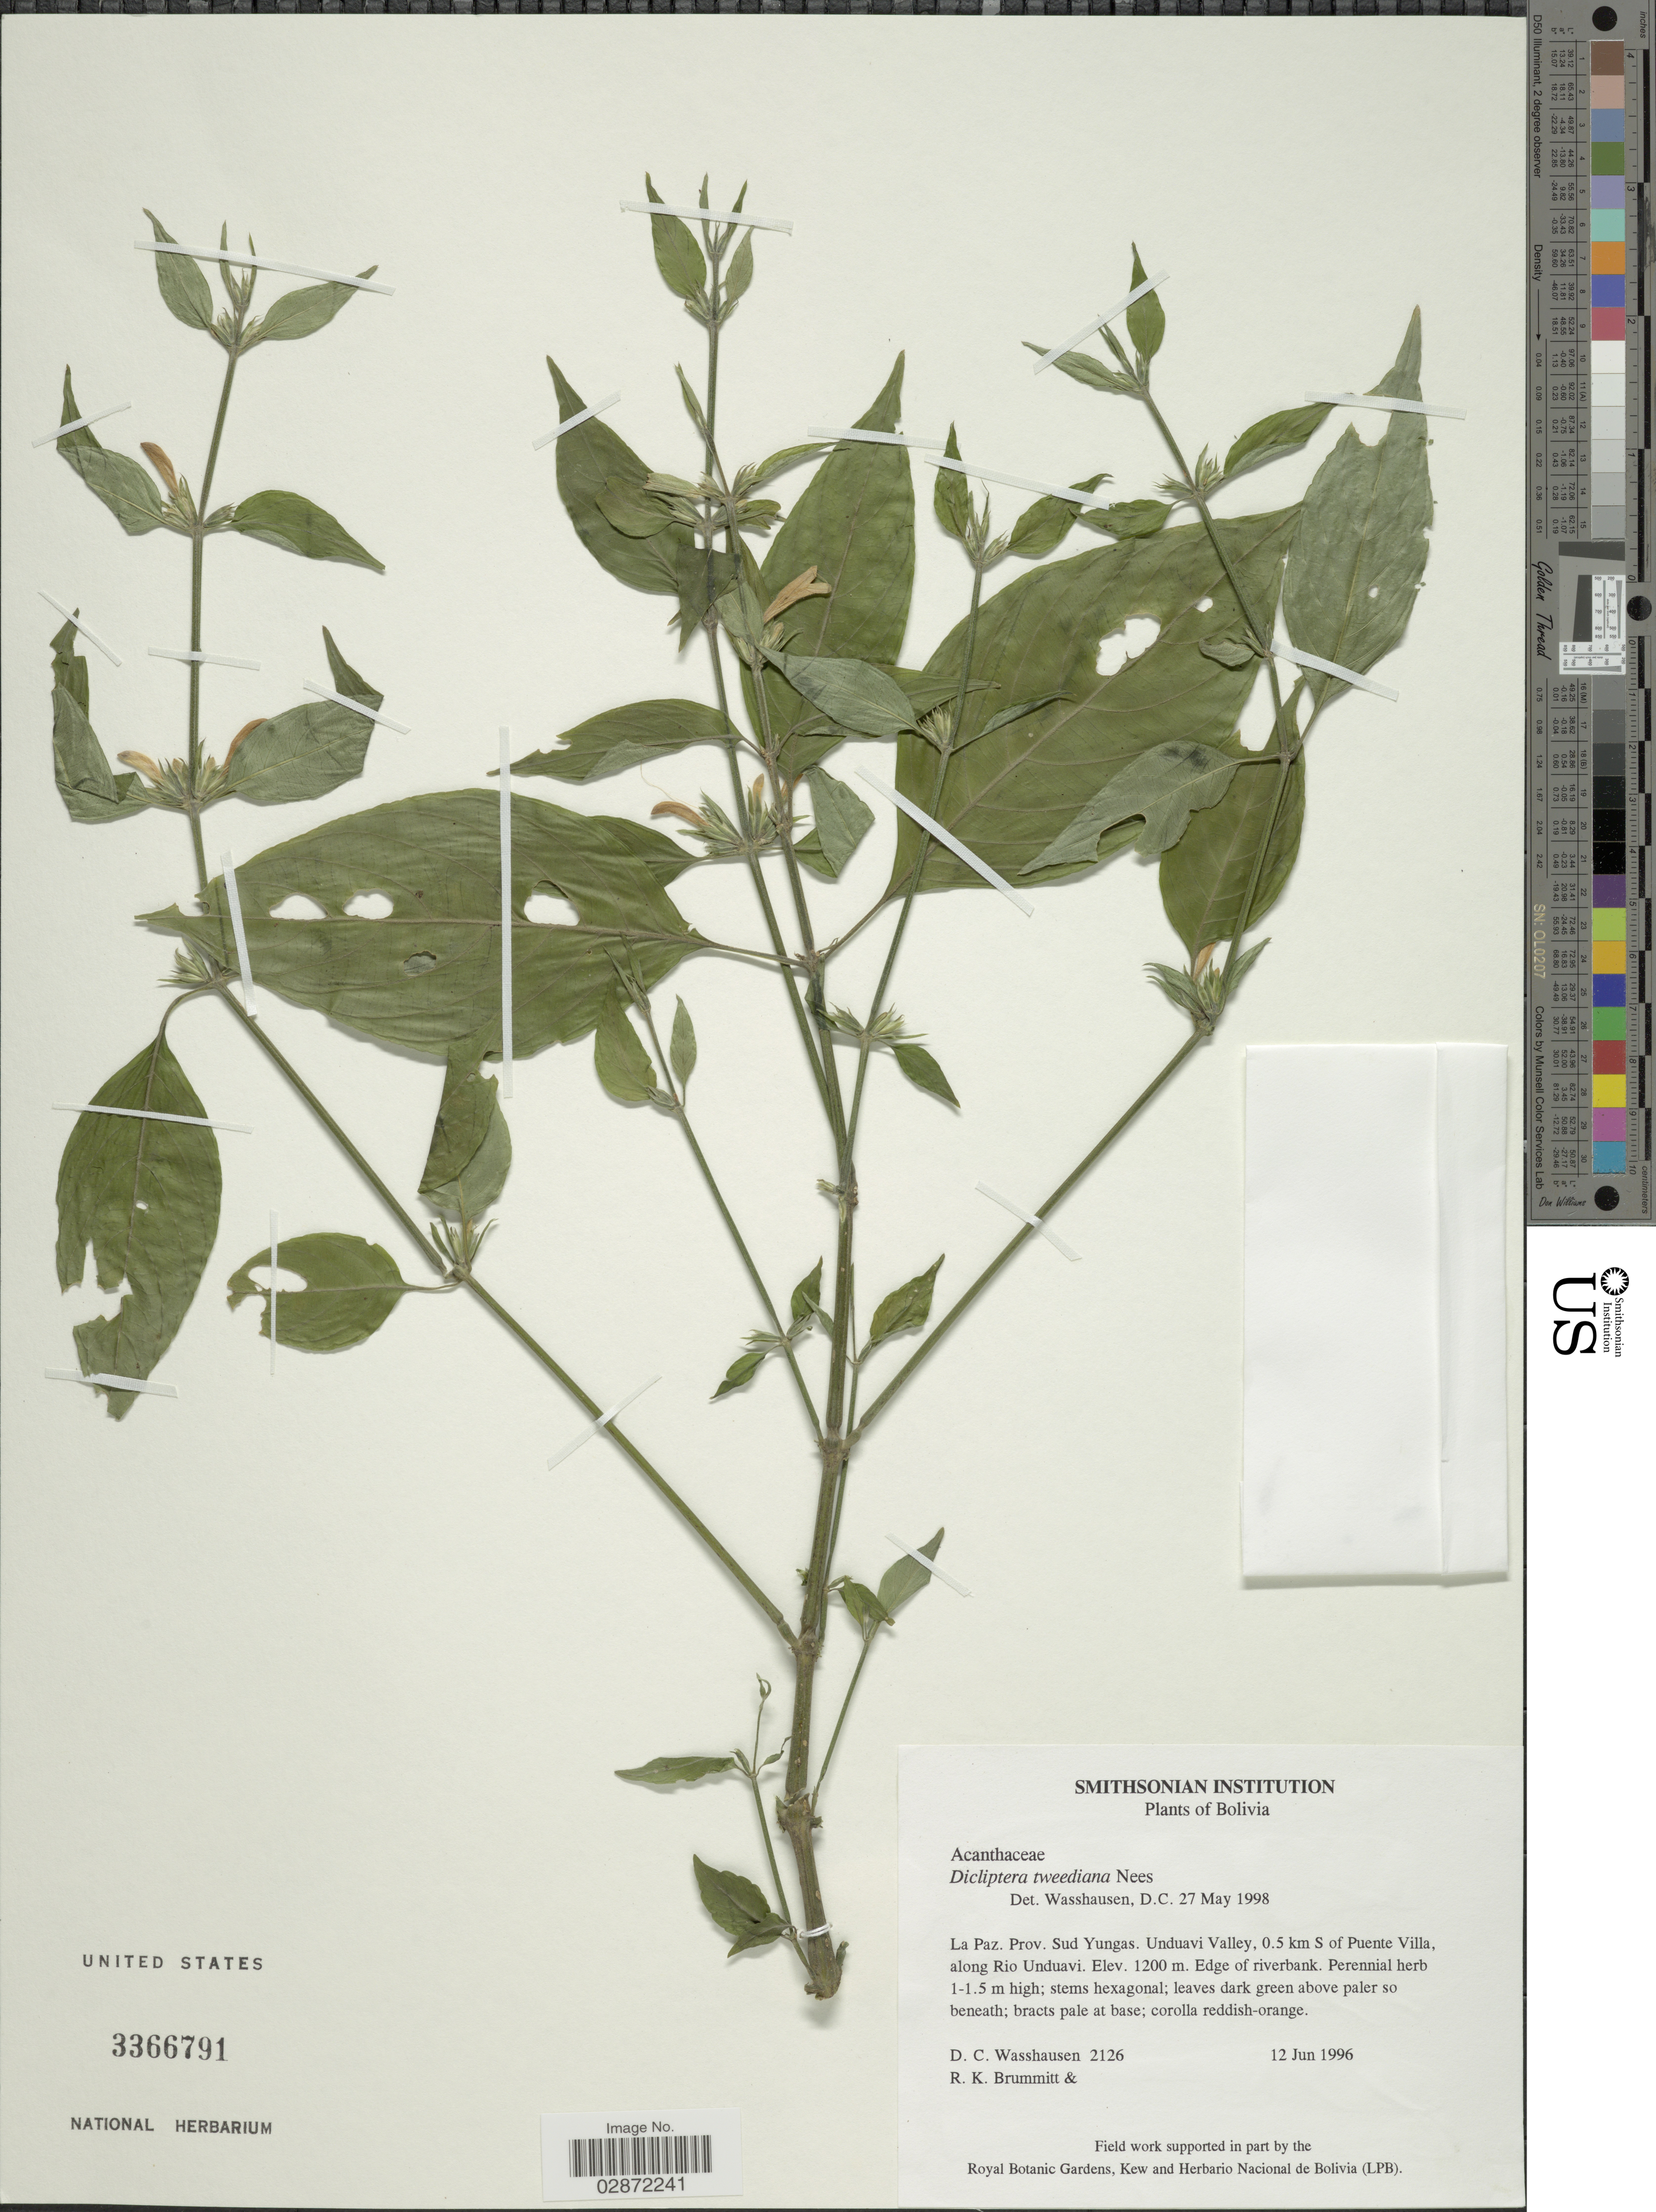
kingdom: Plantae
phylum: Tracheophyta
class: Magnoliopsida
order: Lamiales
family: Acanthaceae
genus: Dicliptera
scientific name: Dicliptera squarrosa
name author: Nees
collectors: D. C. Wasshausen & R. K. Brummitt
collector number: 2126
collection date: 1996-06-12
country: Bolivia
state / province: La Paz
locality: Prov. Sud Yungas. Unduavi Valley, 0.5 km S of Puente Villa, along Rio Unduavi.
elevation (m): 1200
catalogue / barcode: US 3366791